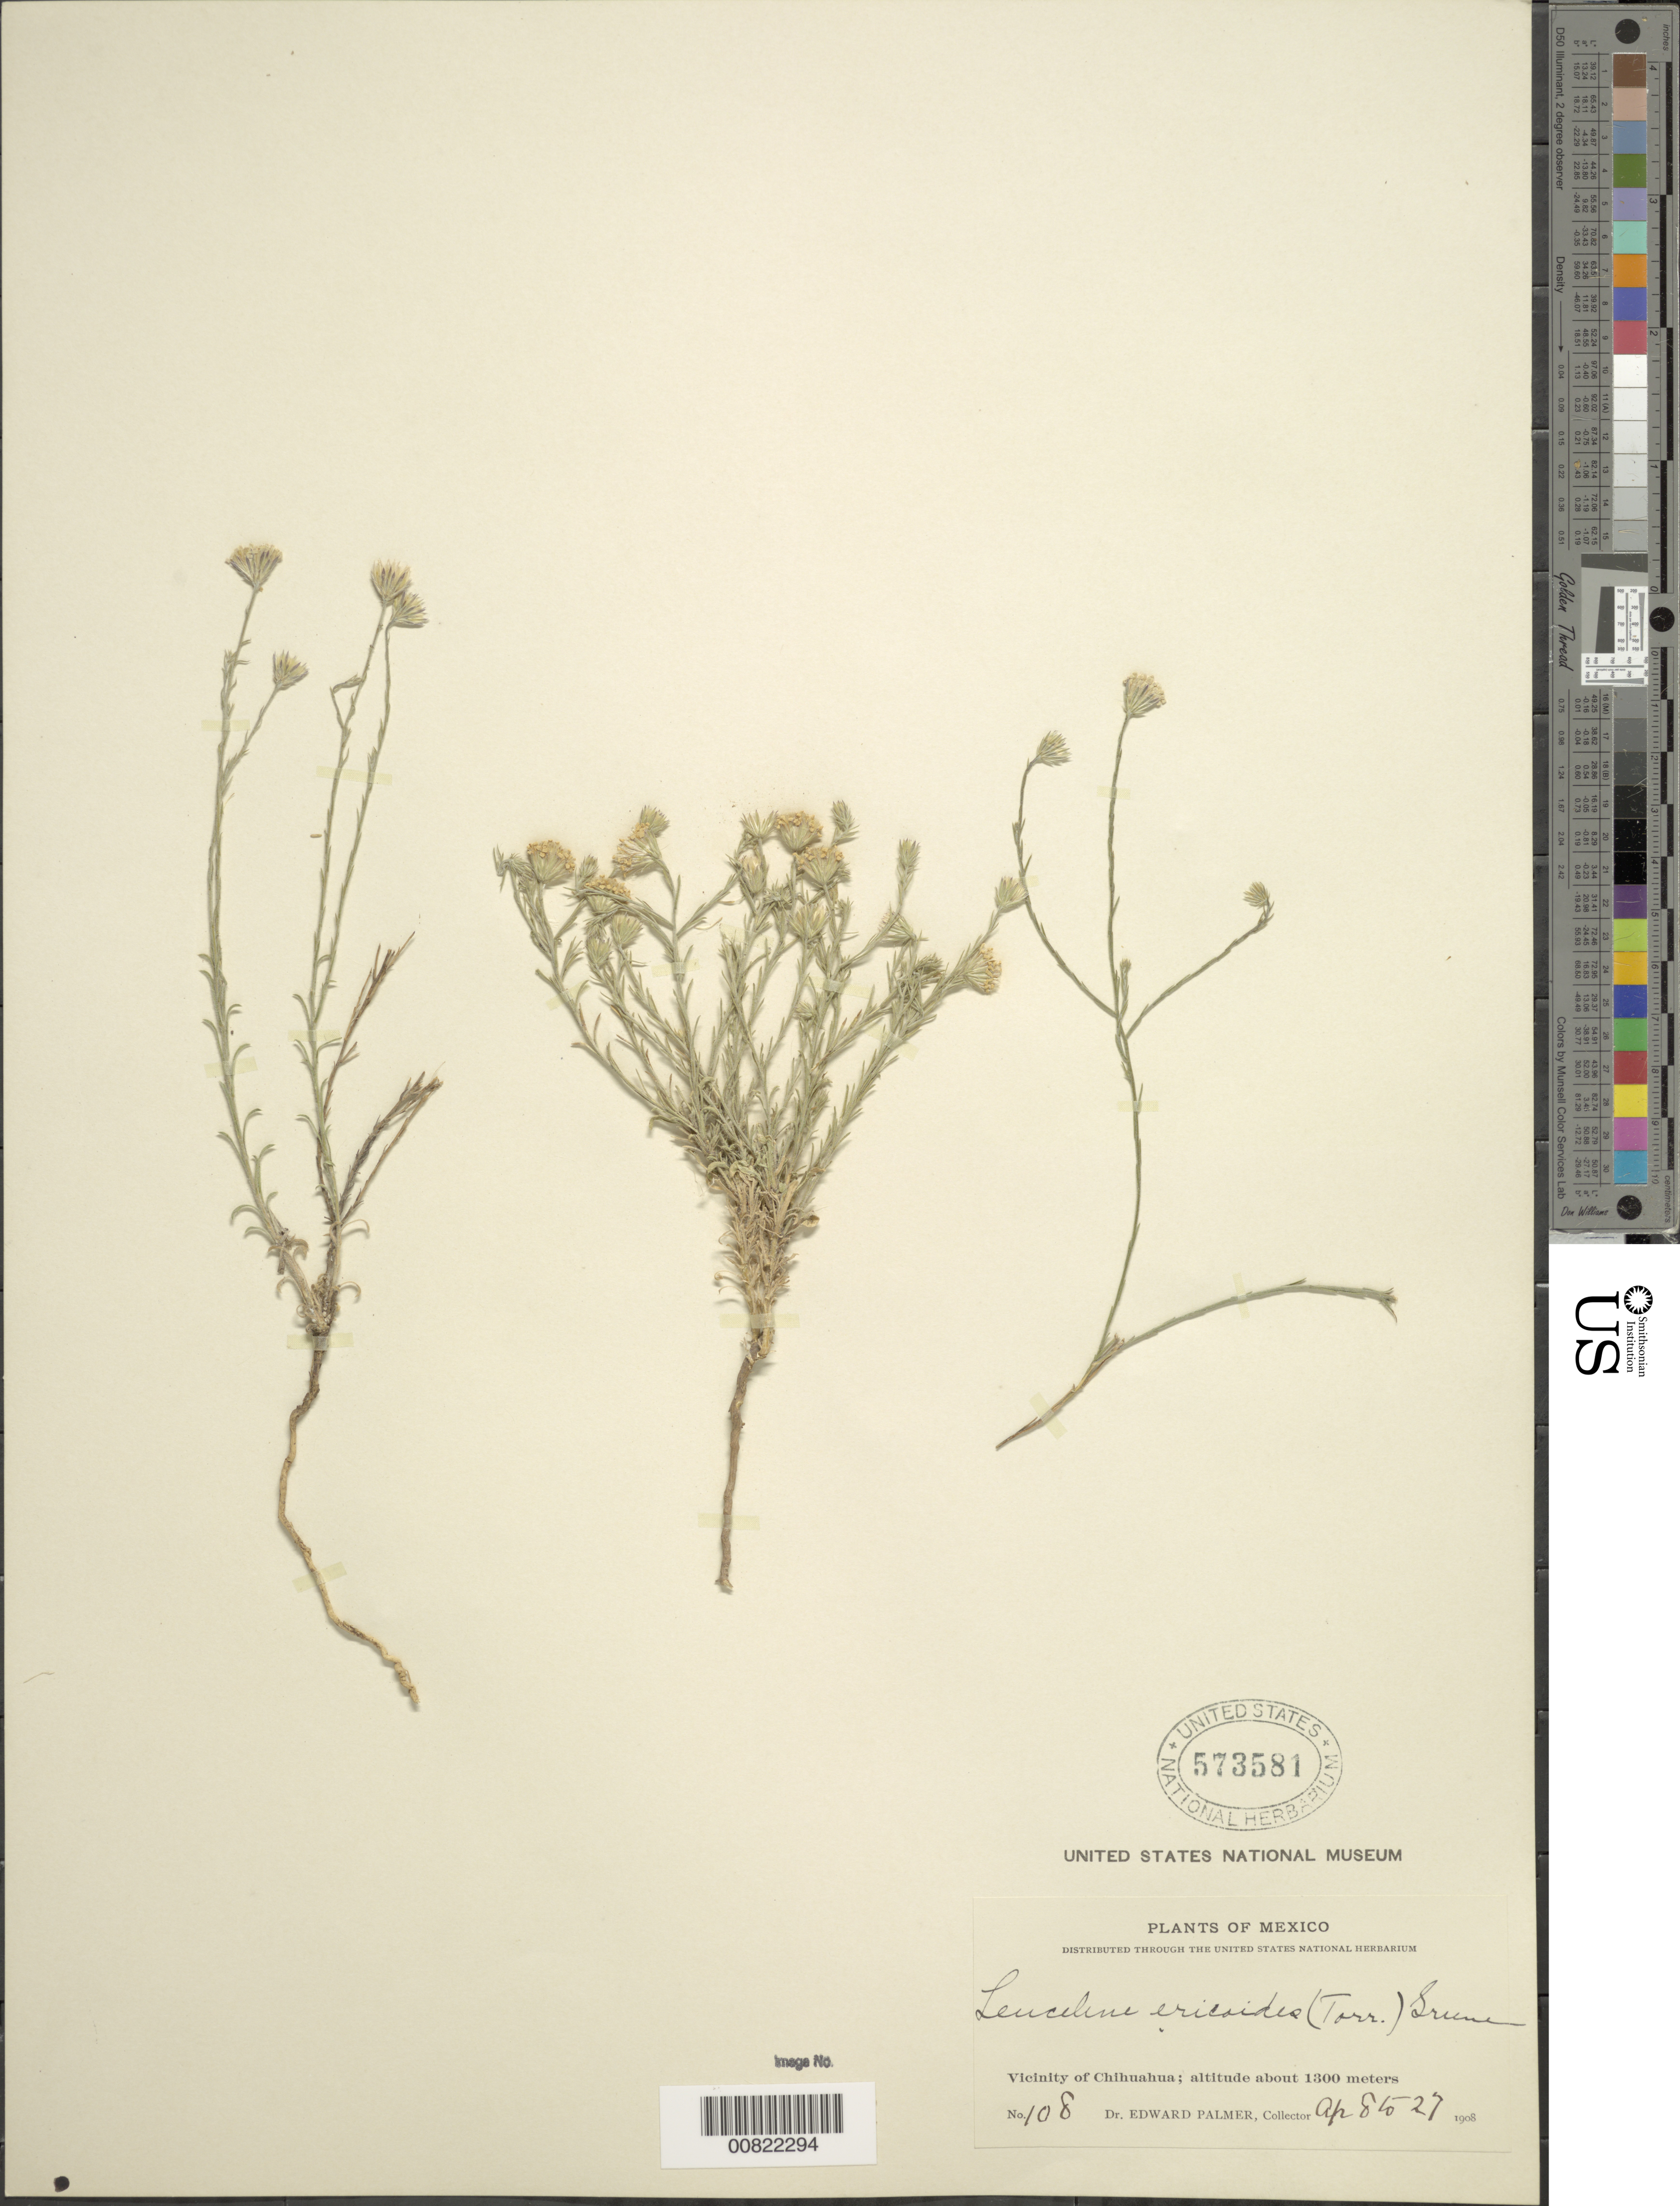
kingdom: Plantae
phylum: Tracheophyta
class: Magnoliopsida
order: Asterales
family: Asteraceae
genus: Chaetopappa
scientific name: Chaetopappa ericoides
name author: (Torr.) G.L. Nesom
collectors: E. Palmer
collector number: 108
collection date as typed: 08 Apr 1908 to 27 Apr 1908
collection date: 1908-04-08/1908-04-27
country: Mexico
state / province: Chihuahua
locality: Vicinity of Chihuahua.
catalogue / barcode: US 573581